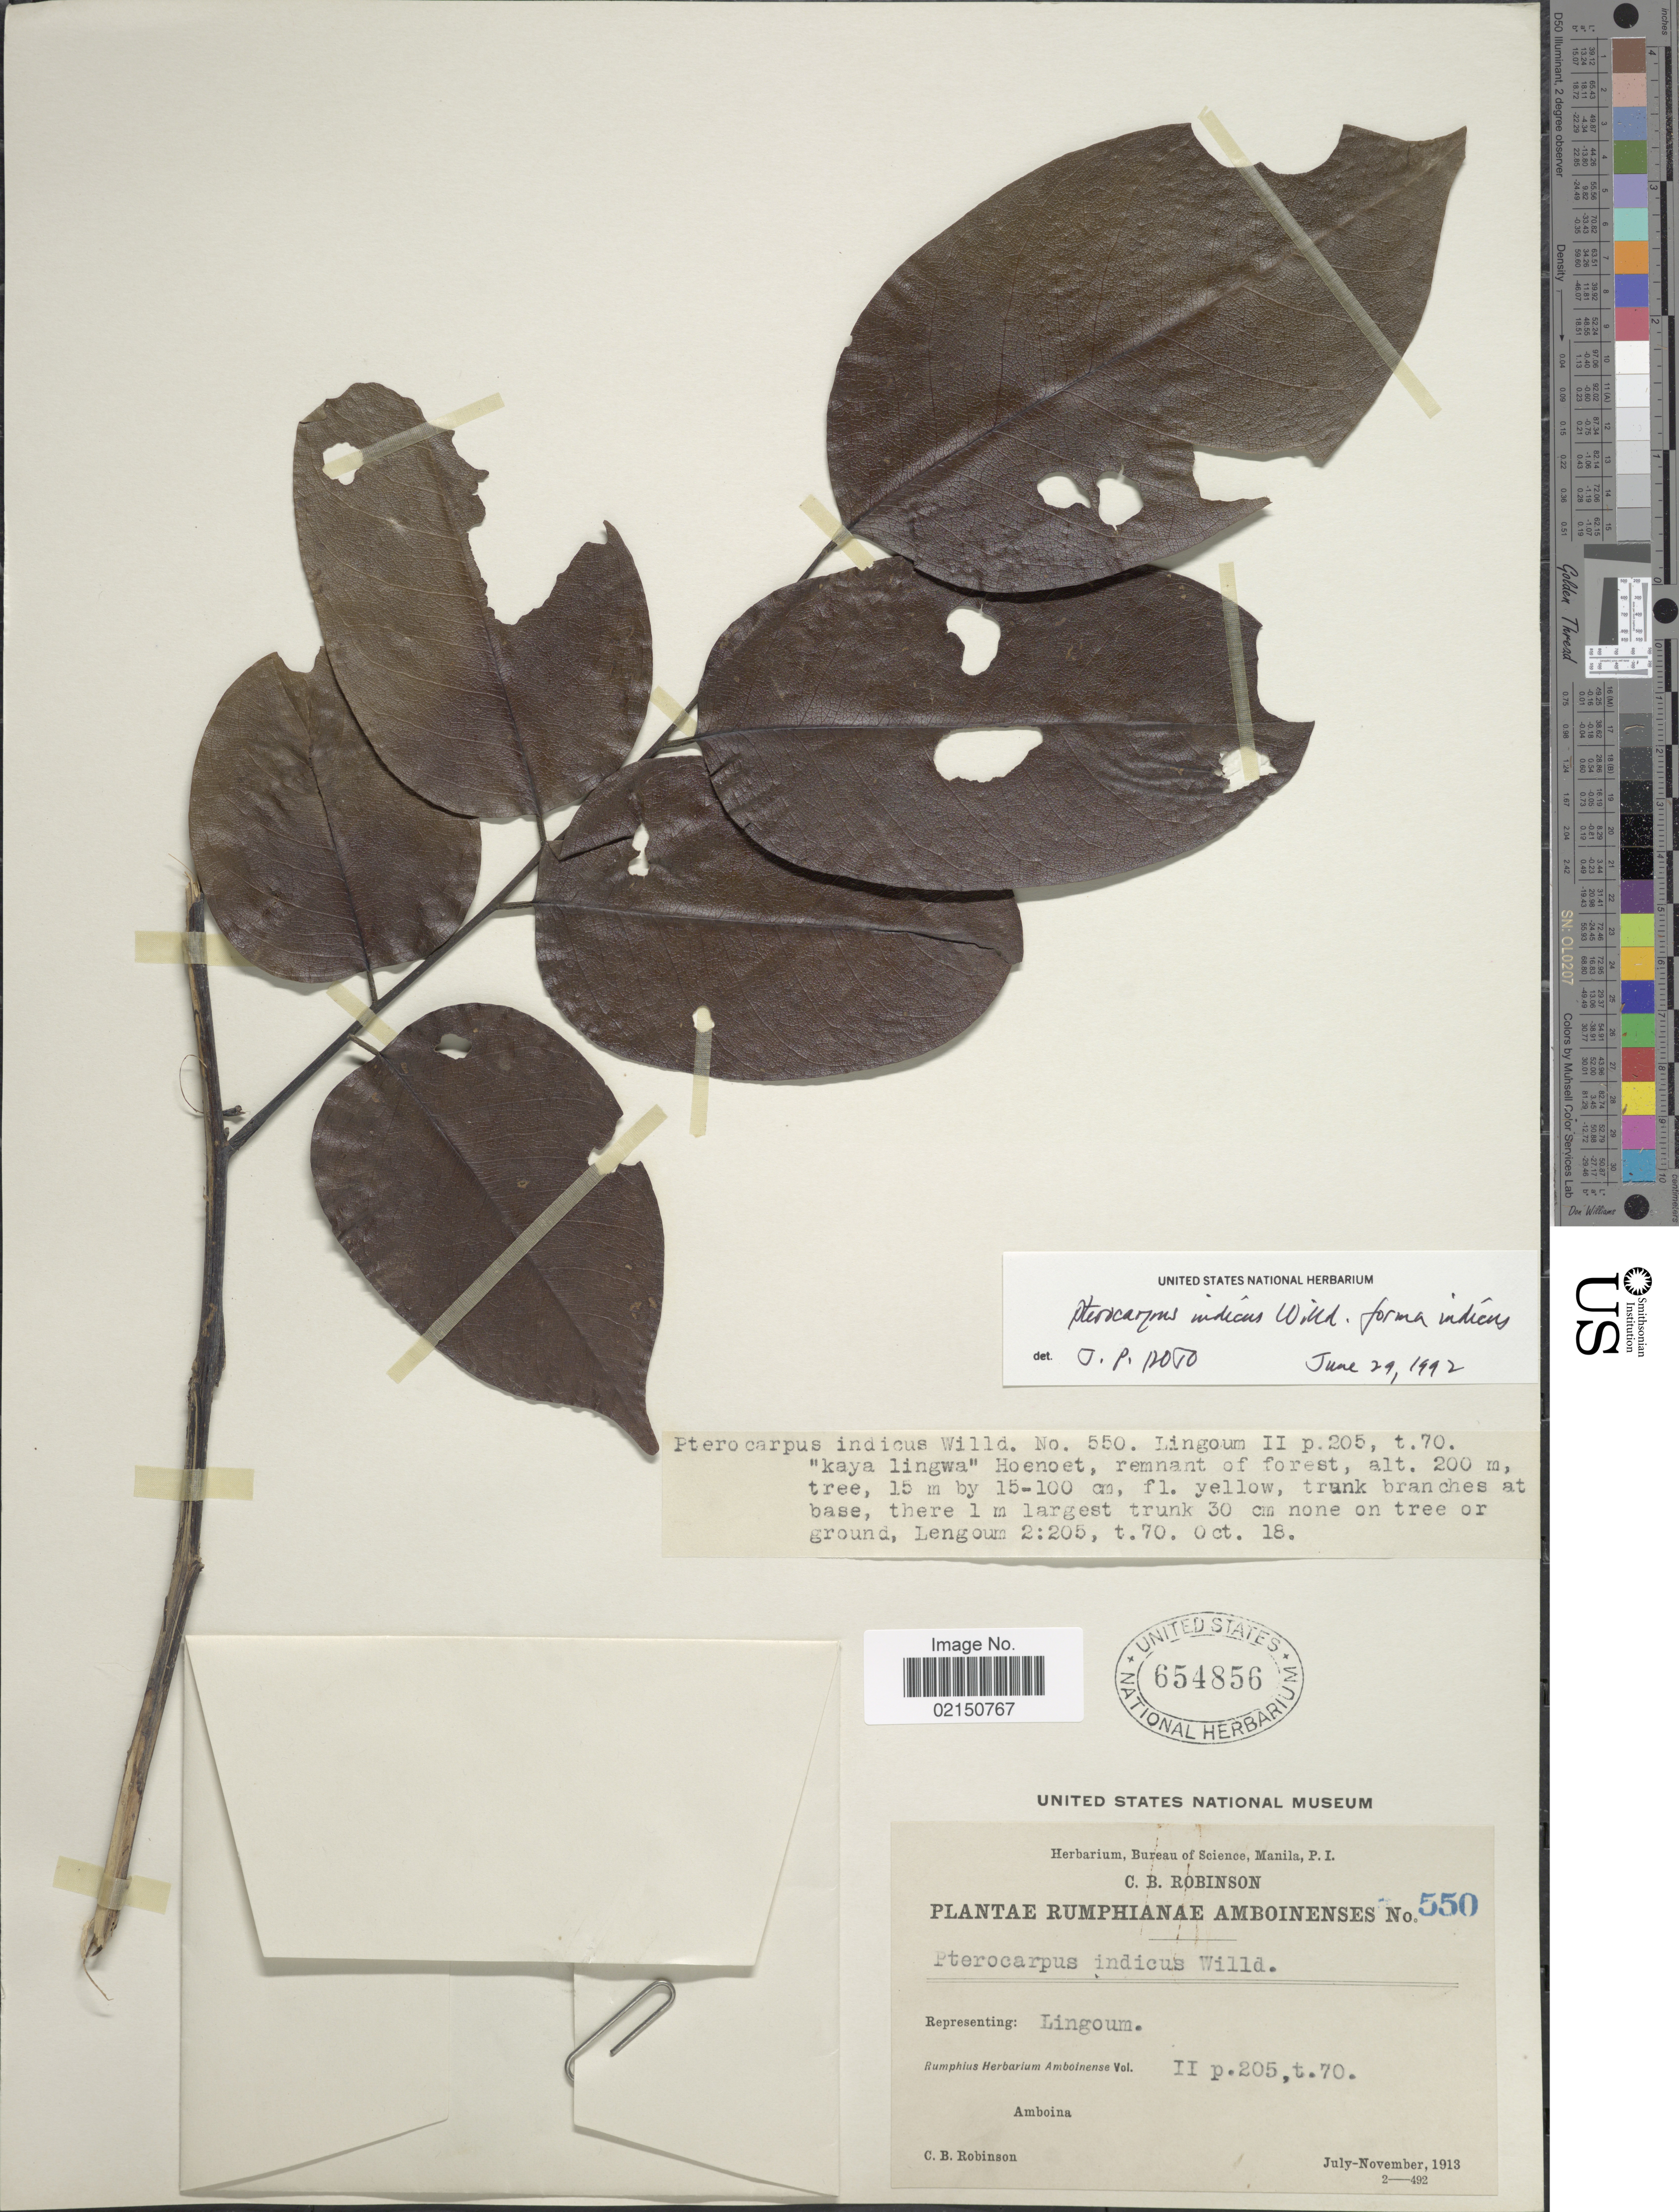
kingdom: Plantae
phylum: Tracheophyta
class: Magnoliopsida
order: Fabales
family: Fabaceae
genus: Pterocarpus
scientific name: Pterocarpus indicus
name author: Willd.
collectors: C. Robinson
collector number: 550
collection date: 1913-07/1913-11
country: Indonesia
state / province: Maluku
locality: Rumphianae Amboinenses. Amboina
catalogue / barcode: US 654856